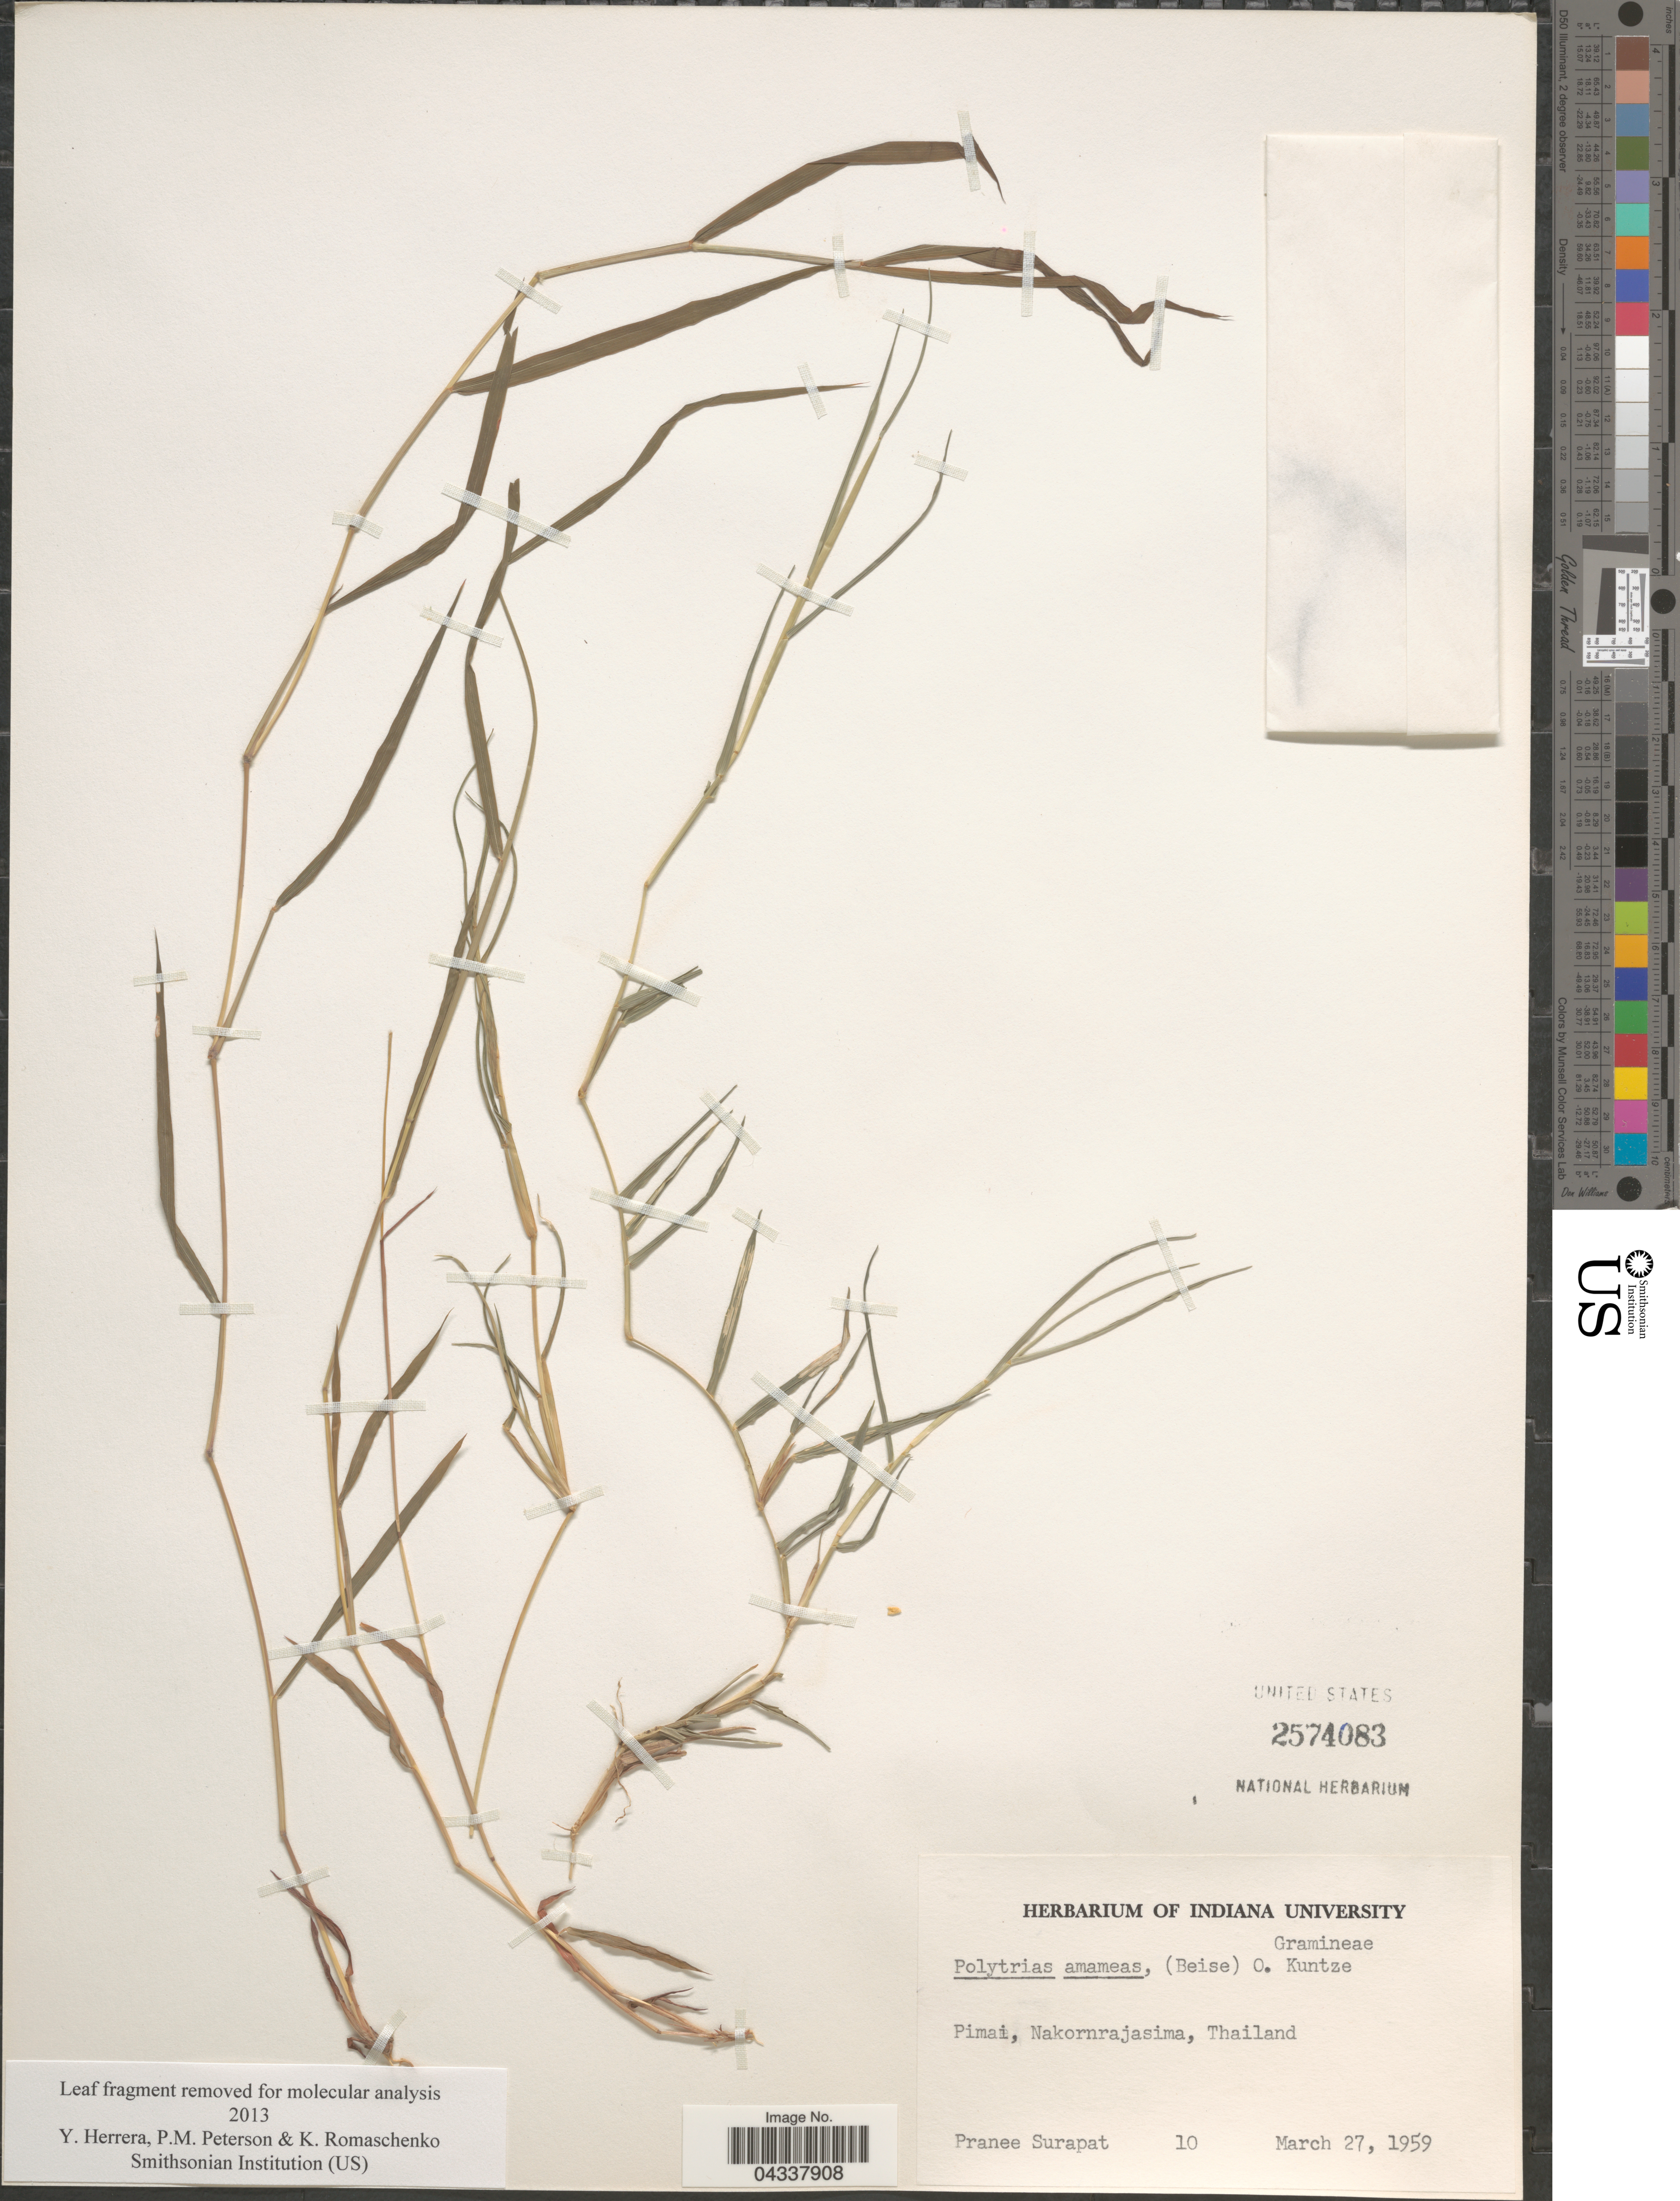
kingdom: Plantae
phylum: Tracheophyta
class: Liliopsida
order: Poales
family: Poaceae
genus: Polytrias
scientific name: Polytrias indica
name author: (Houtt.) Veldkamp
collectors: P. Surapat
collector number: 10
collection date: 1959-03-27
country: Thailand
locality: Pimai, Nakornrajasima.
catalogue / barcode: US 2574083